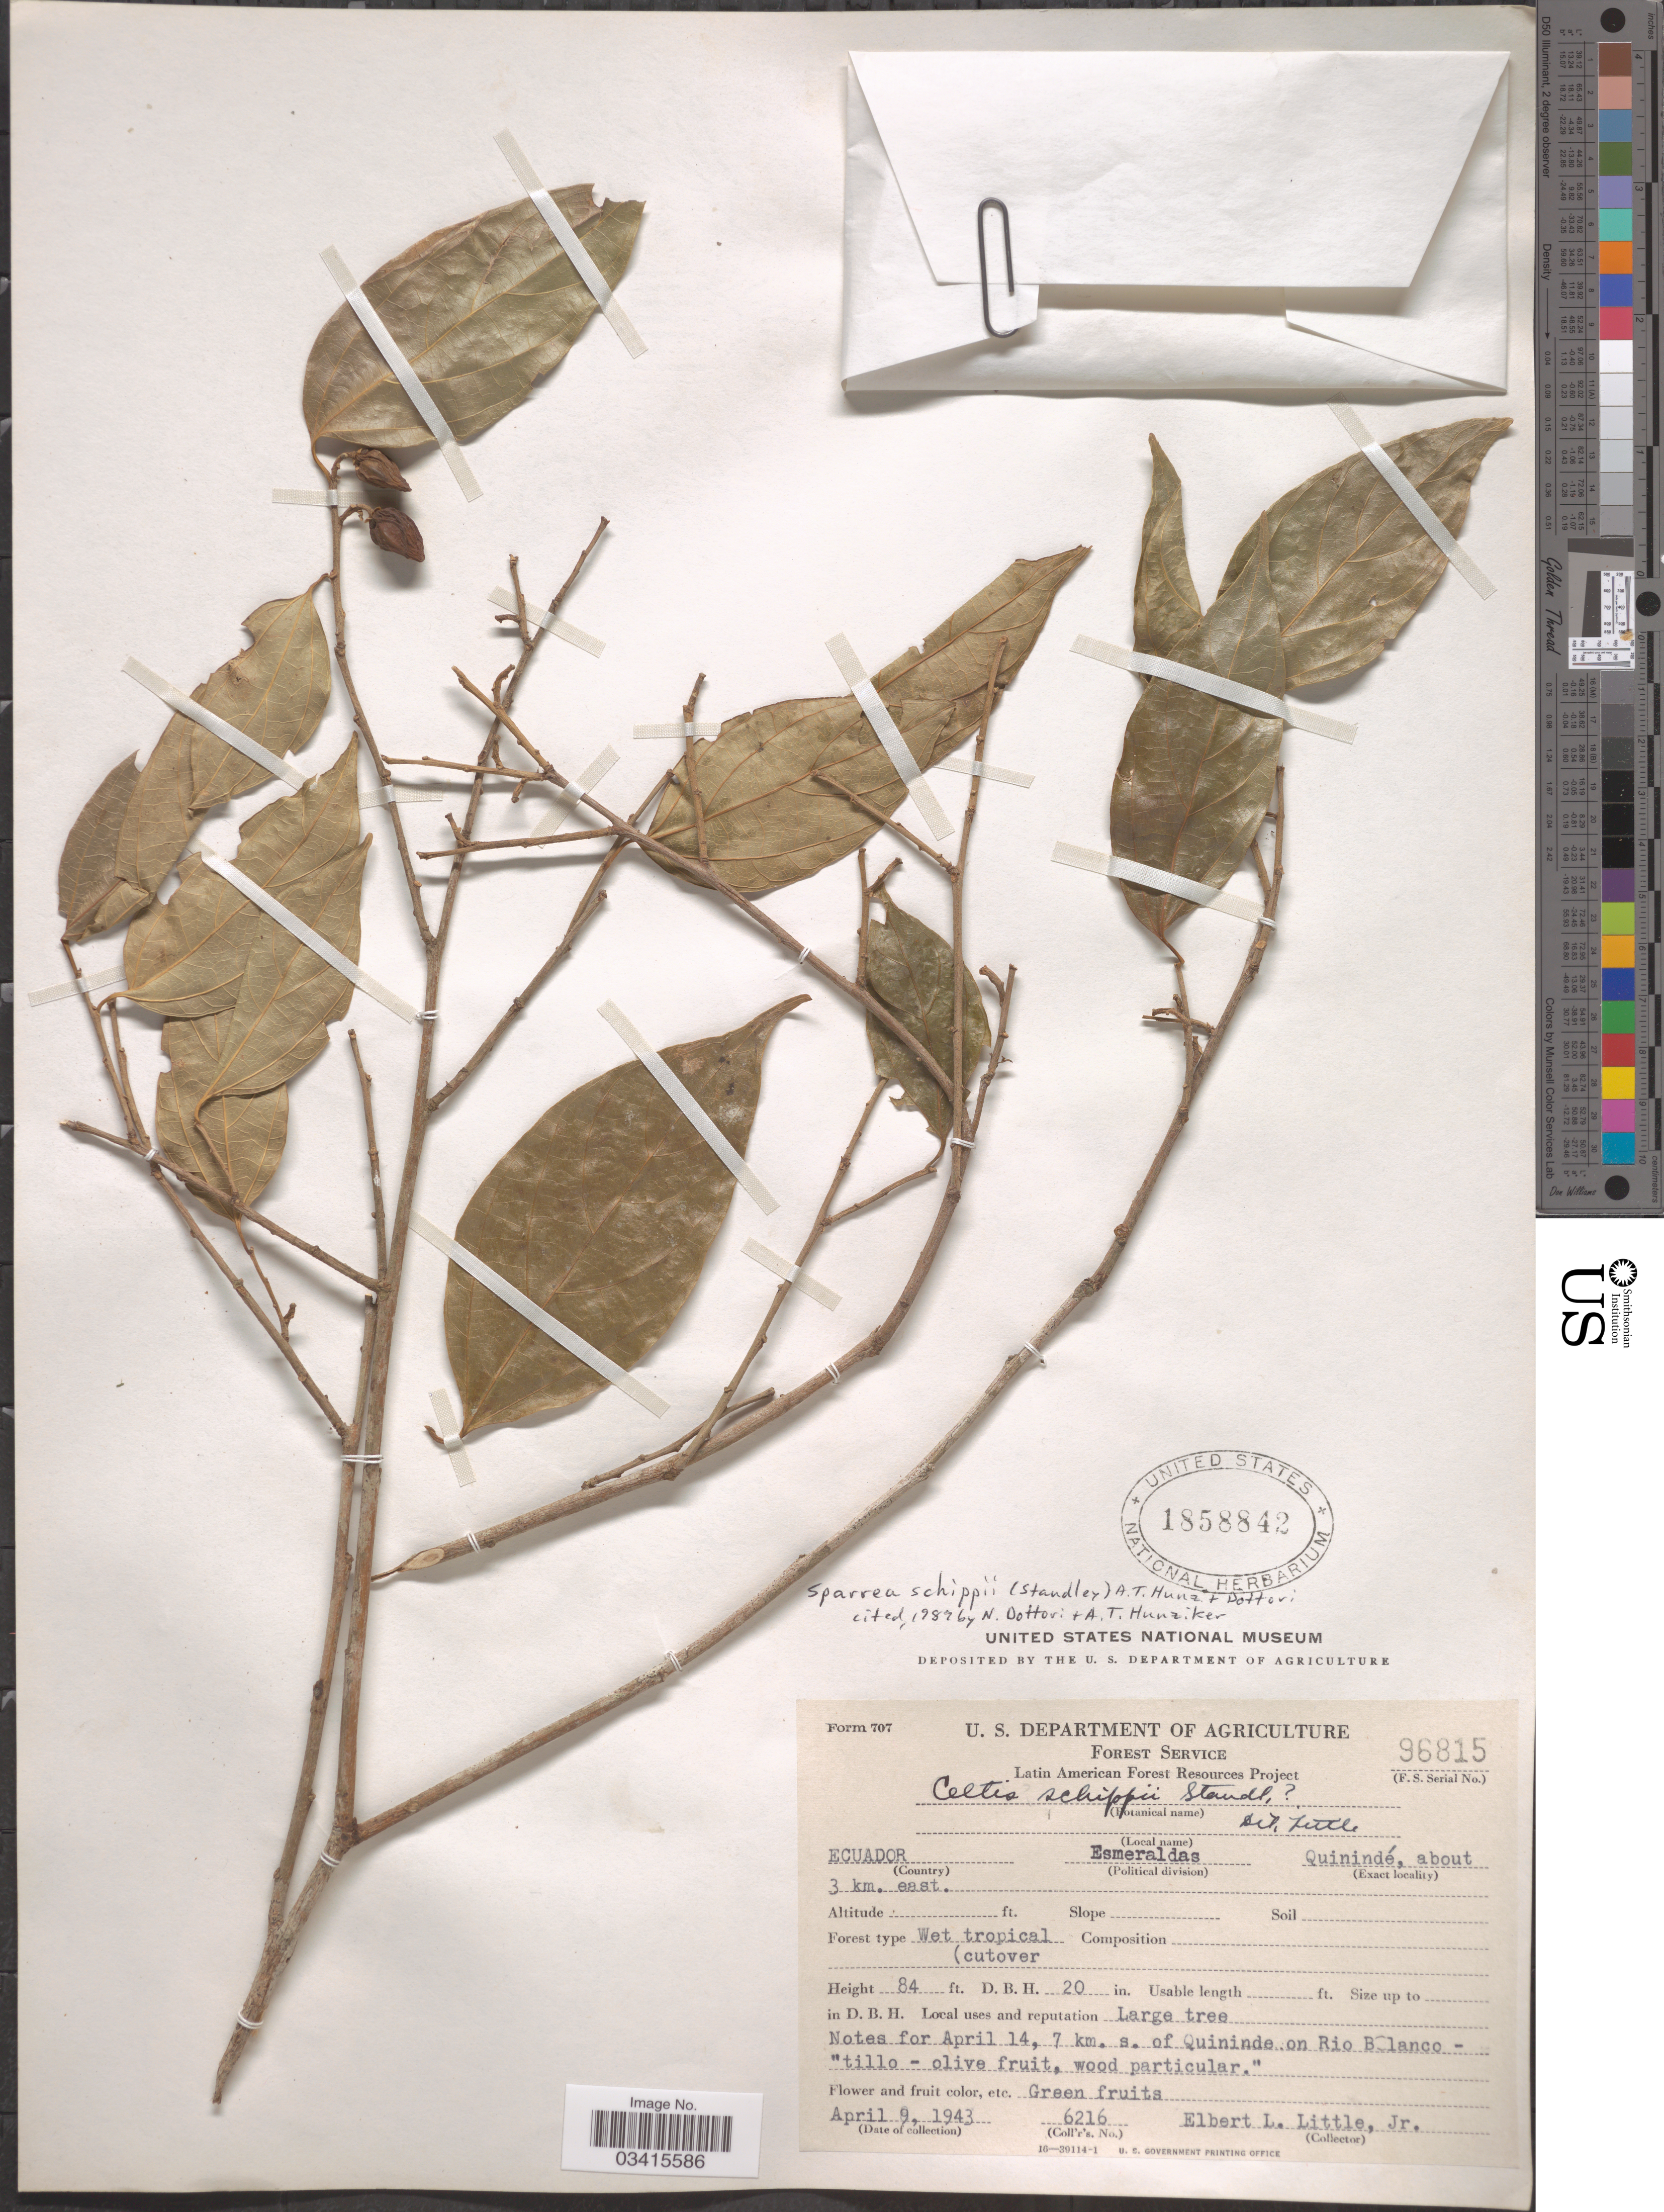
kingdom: Plantae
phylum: Tracheophyta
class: Magnoliopsida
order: Rosales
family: Cannabaceae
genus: Celtis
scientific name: Celtis schippii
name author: Standl.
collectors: E. L. Little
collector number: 6216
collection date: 1943-04-09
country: Ecuador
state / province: Esmeraldas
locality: Quinindé, about 3 km. east.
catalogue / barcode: US 1858842